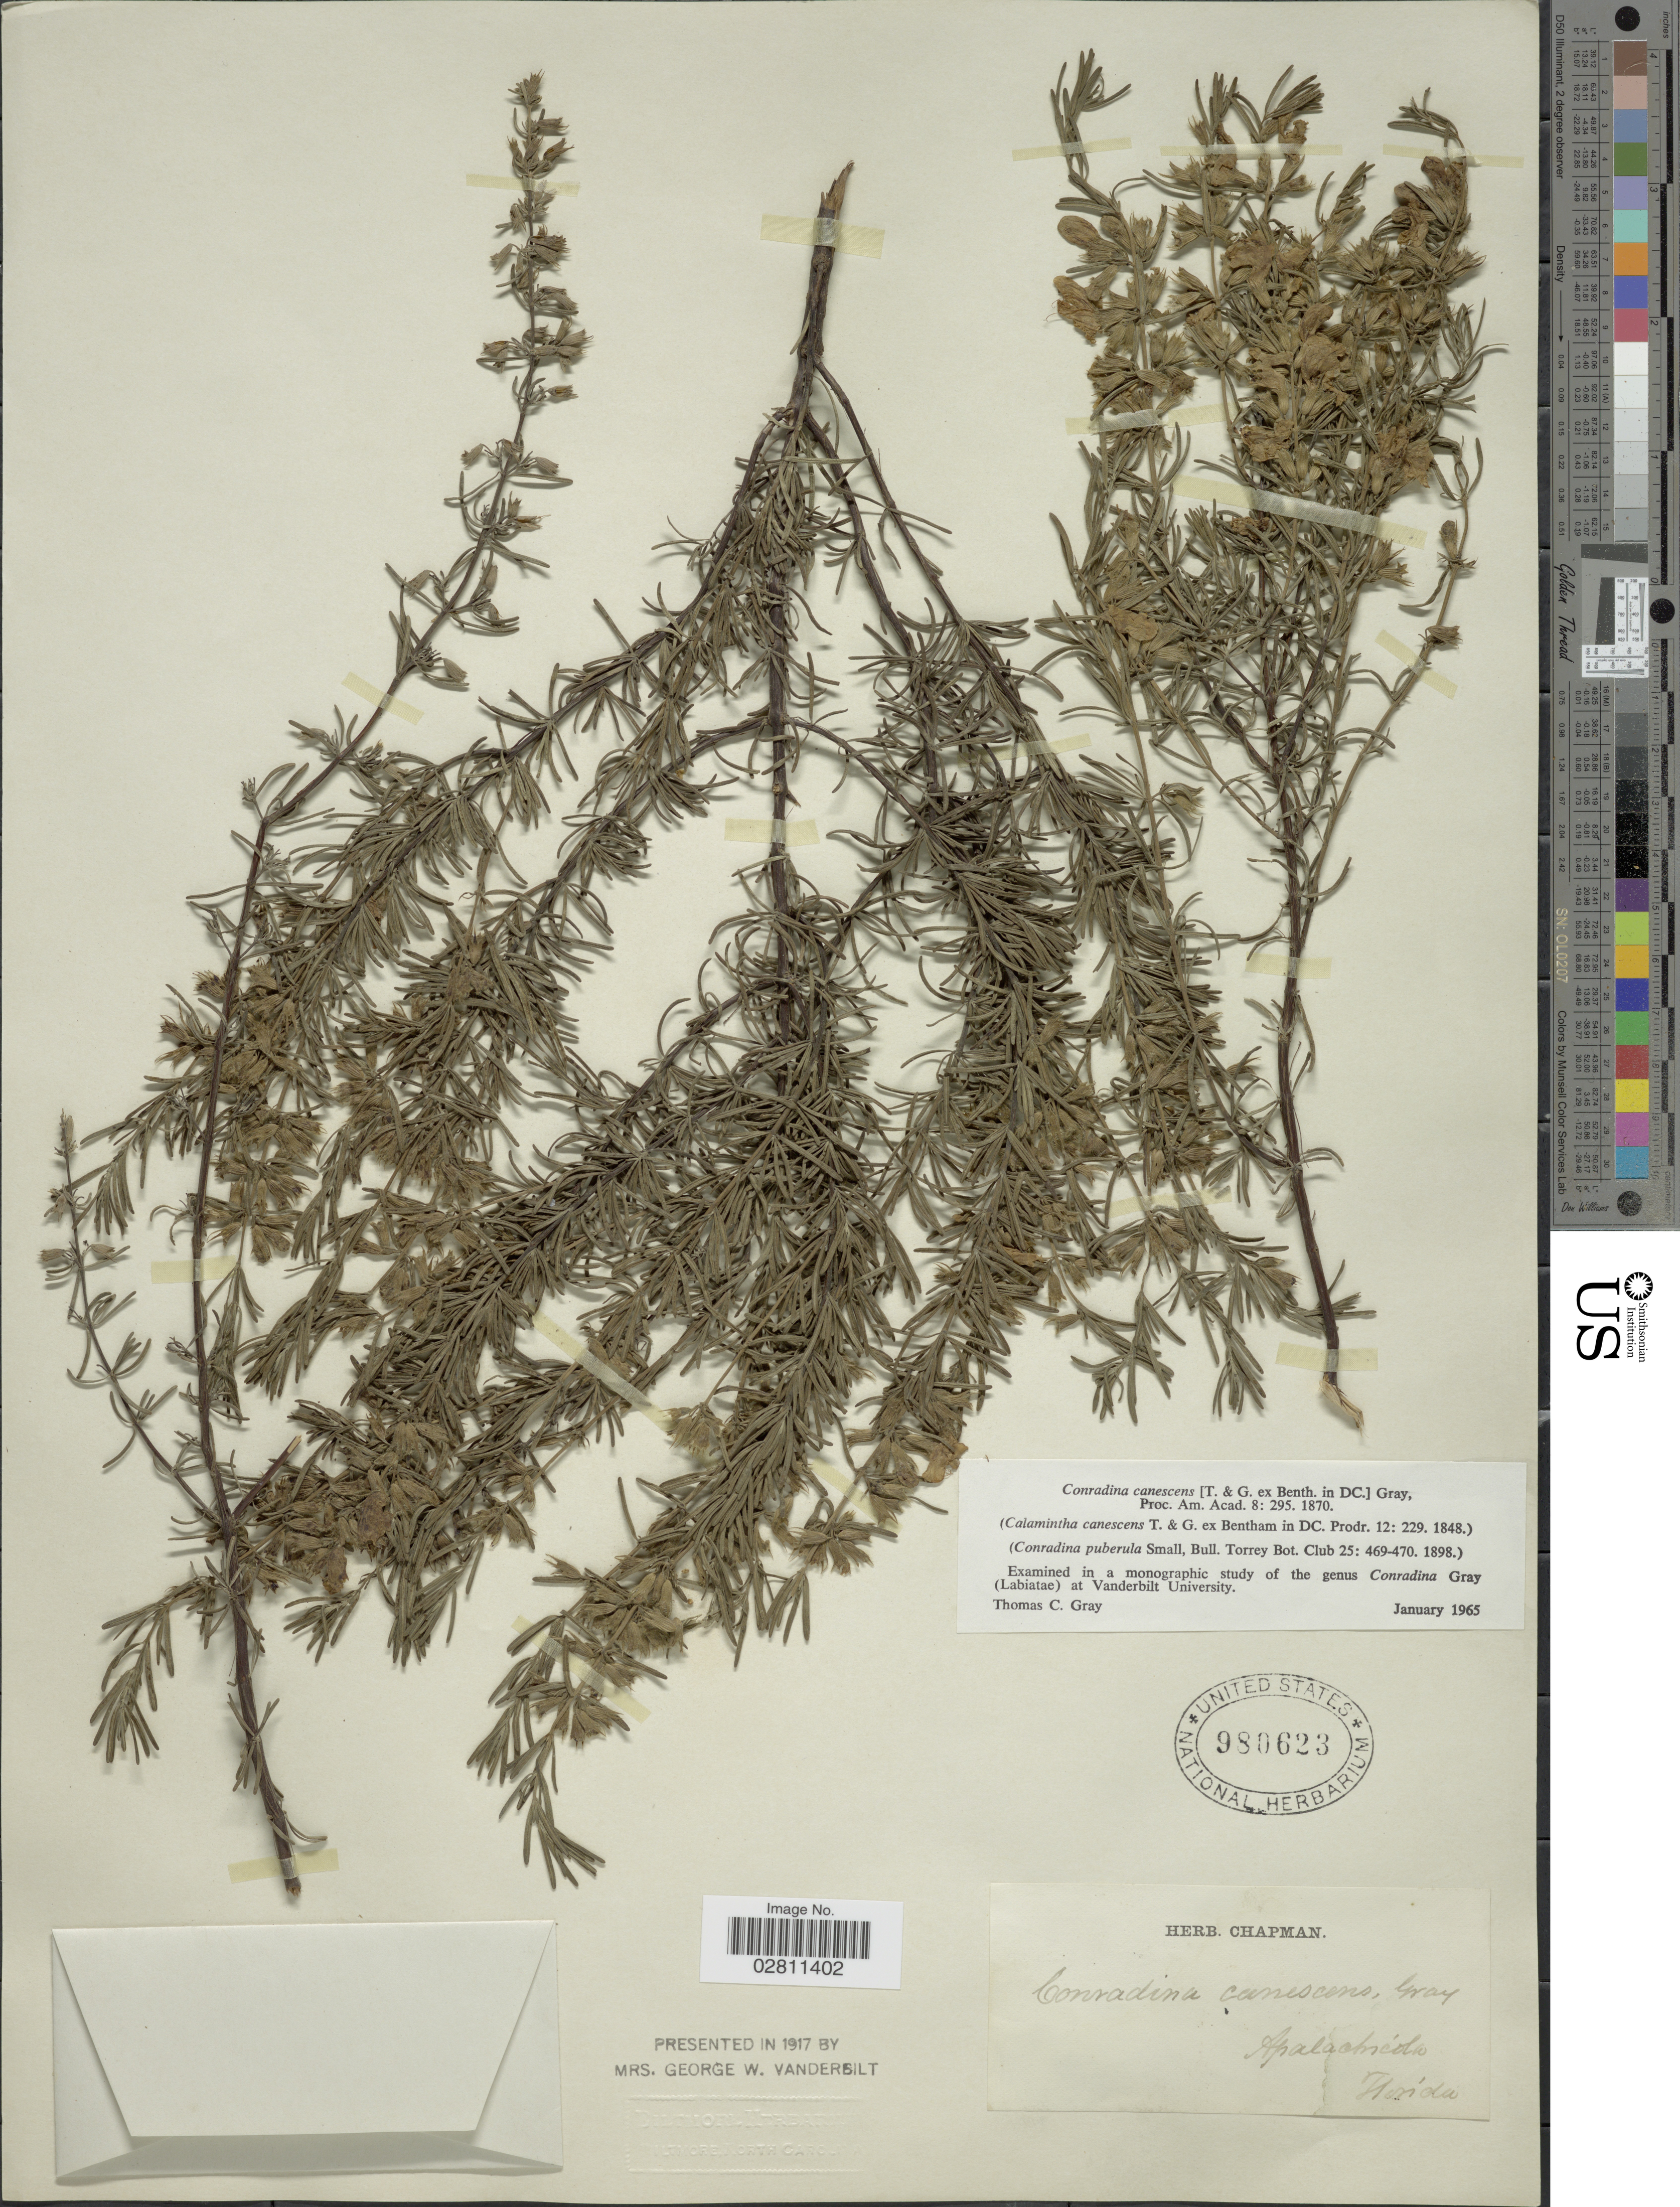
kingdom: Plantae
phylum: Tracheophyta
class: Magnoliopsida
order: Lamiales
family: Lamiaceae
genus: Conradina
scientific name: Conradina canescens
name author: A. Gray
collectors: ex herb. Chapman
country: United States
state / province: Florida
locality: Apalachicola.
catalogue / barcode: US 980623